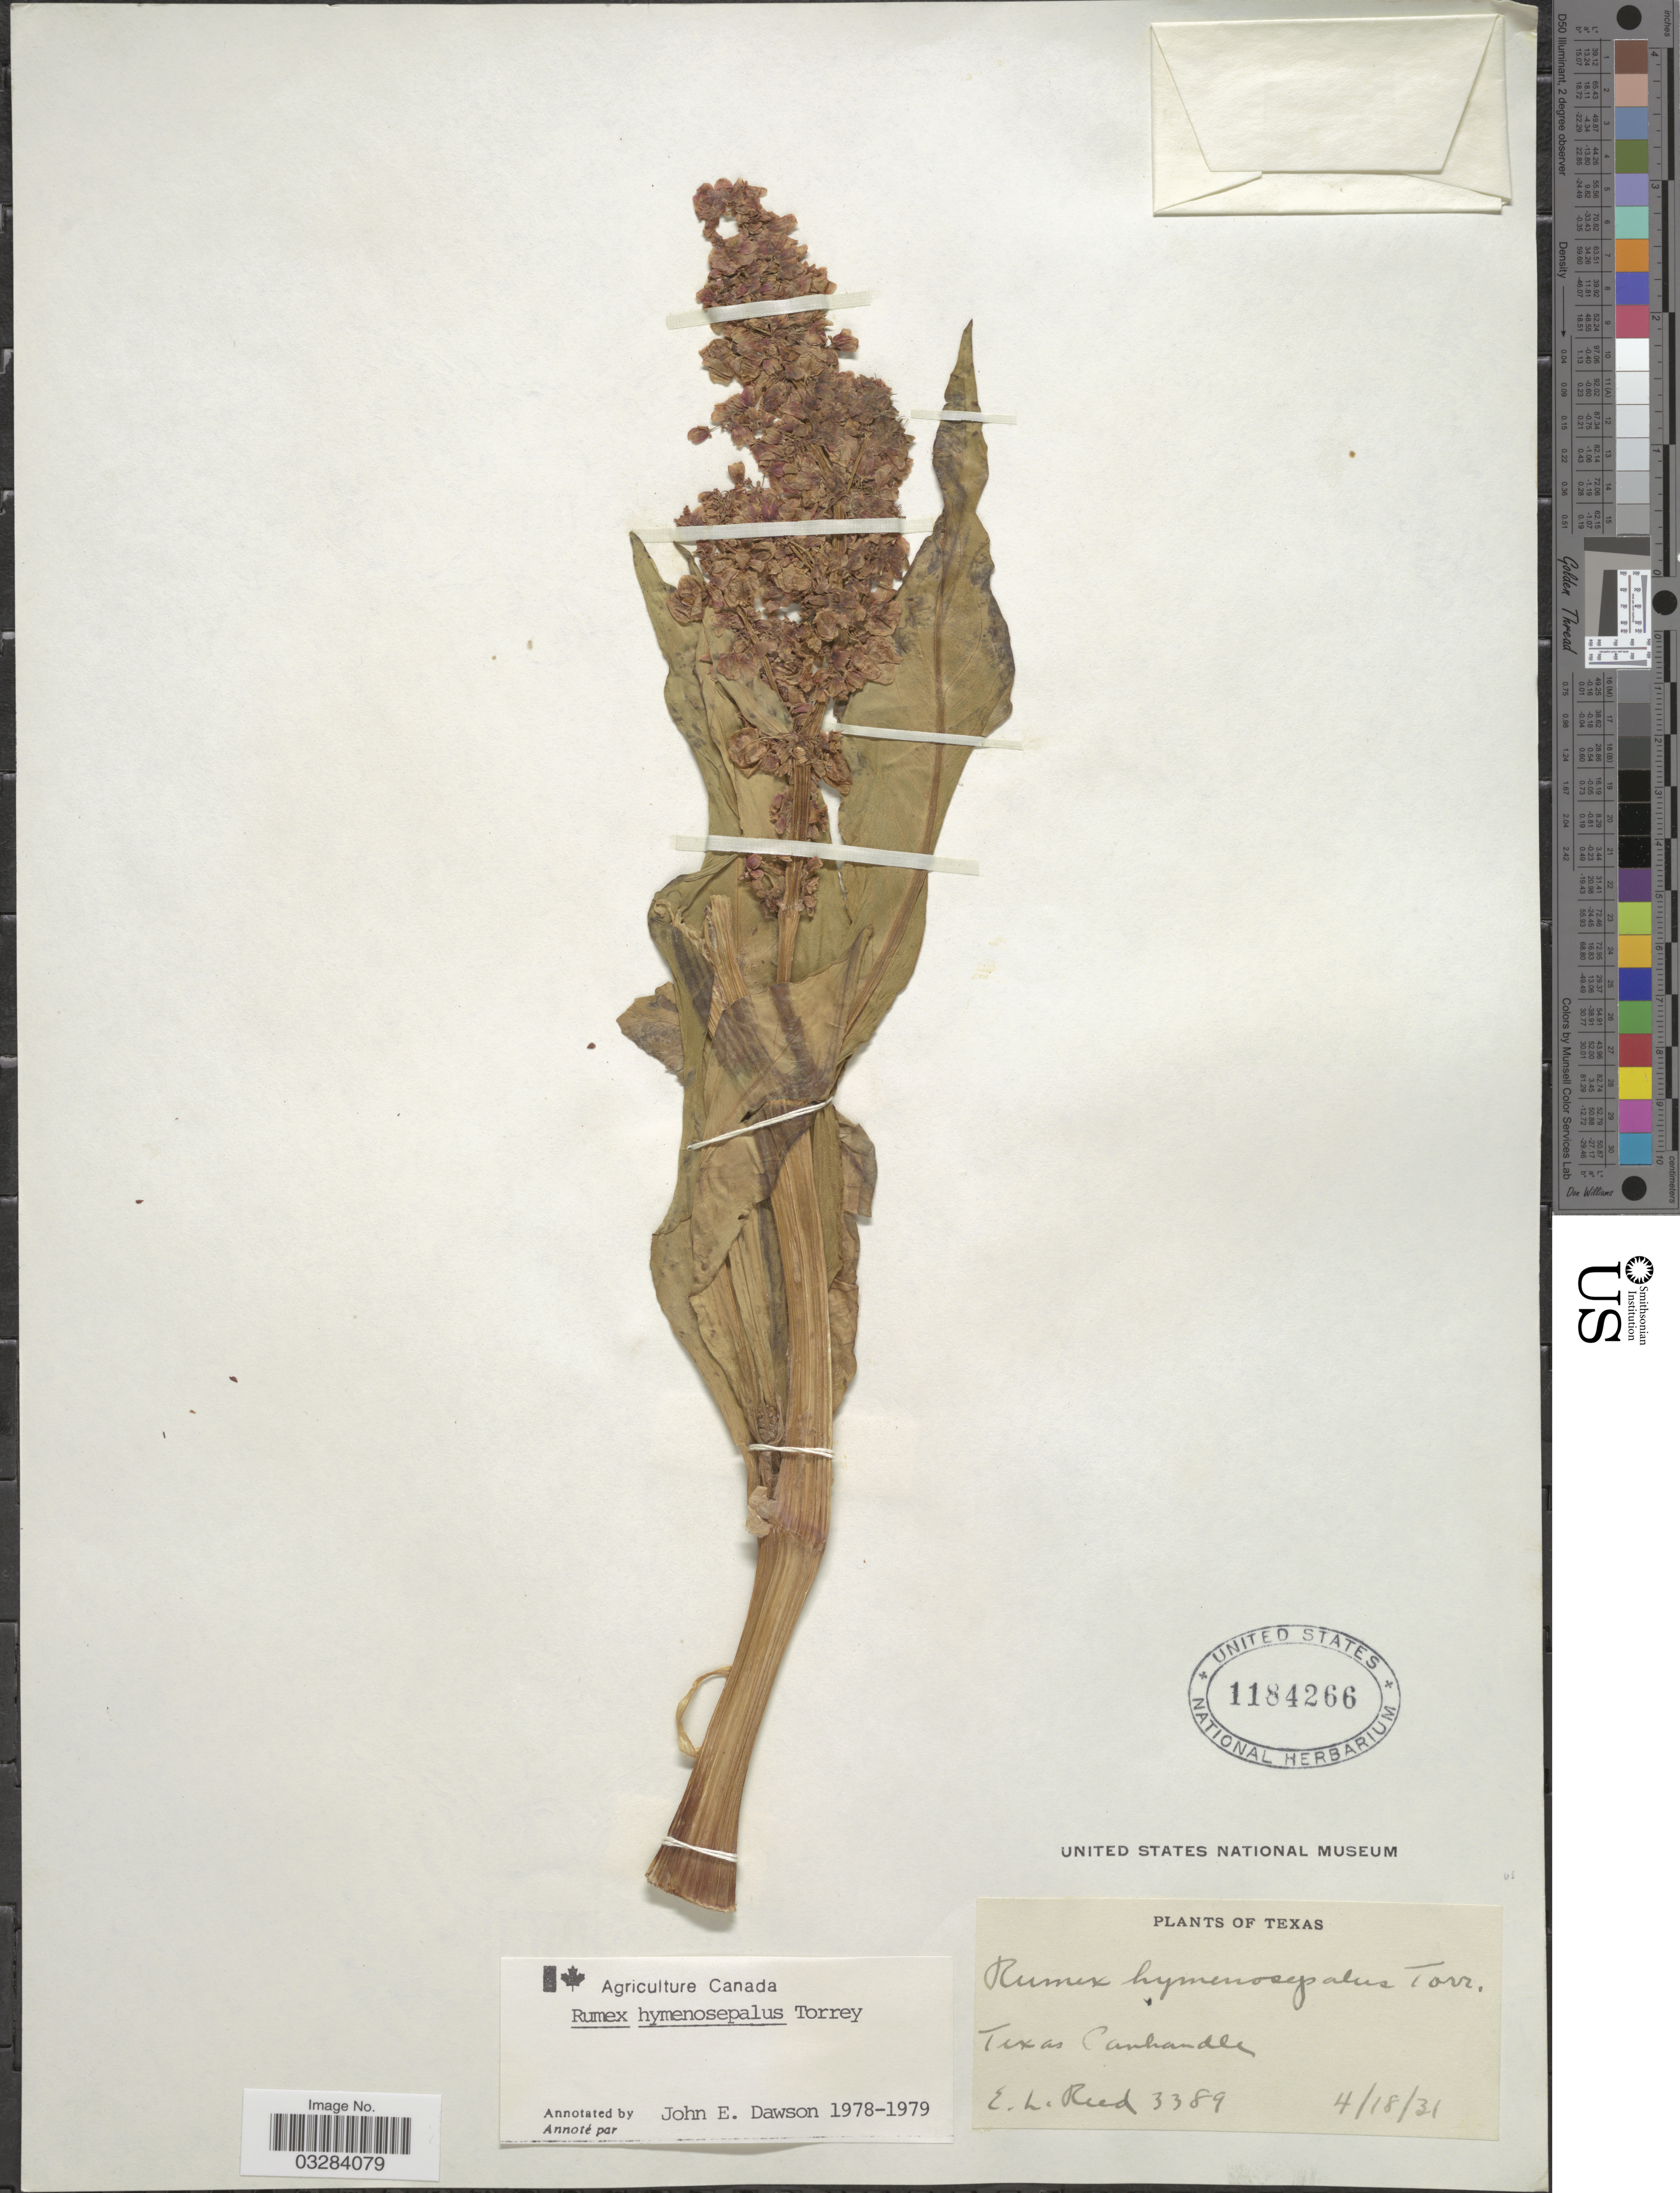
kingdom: Plantae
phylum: Tracheophyta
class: Magnoliopsida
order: Caryophyllales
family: Polygonaceae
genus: Rumex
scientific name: Rumex hymenosepalus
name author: Torr.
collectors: E. Reed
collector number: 3389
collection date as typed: Transcribed d/m/y: 18/4/31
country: United States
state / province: Texas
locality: Texas Canhandle.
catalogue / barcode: US 1184266